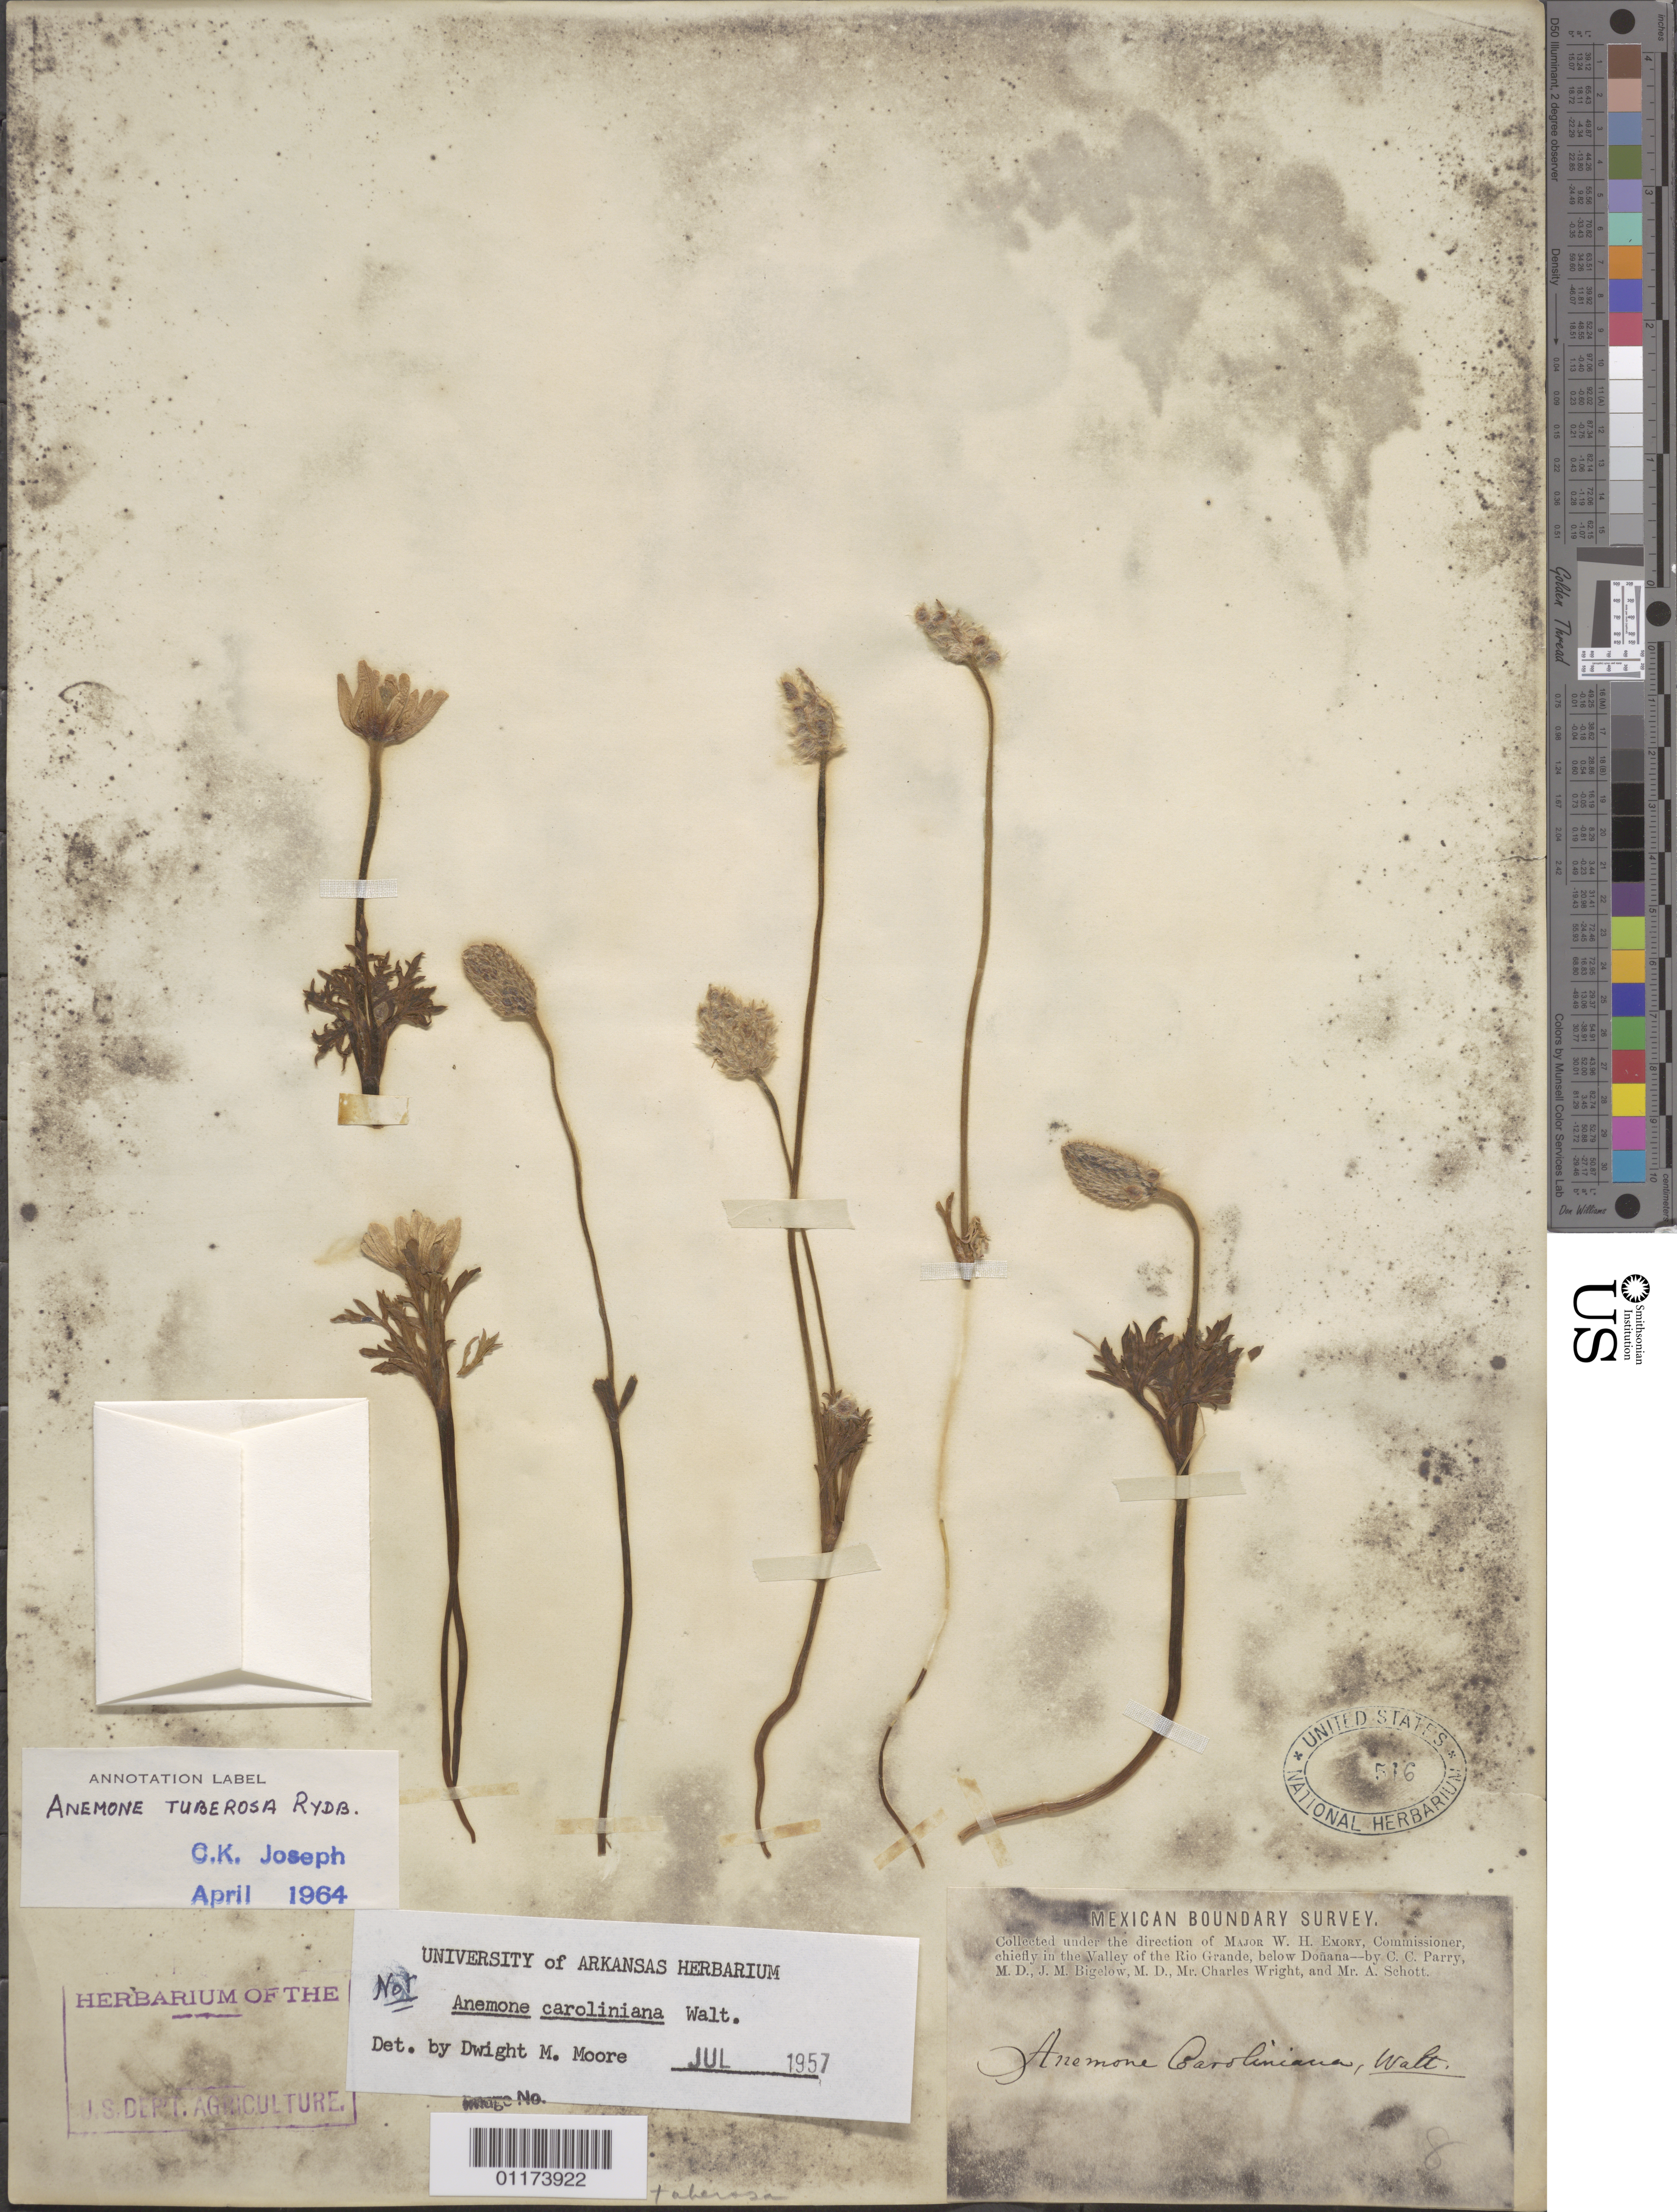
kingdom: Plantae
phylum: Tracheophyta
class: Magnoliopsida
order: Ranunculales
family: Ranunculaceae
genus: Anemone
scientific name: Anemone tuberosa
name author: Rydb.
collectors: C. C. Parry, J. M. Bigelow, C. Wright & A. C. V. Schott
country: United States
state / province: New Mexico / Texas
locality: Valley of the Rio Grande, below Doñana.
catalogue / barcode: US 516